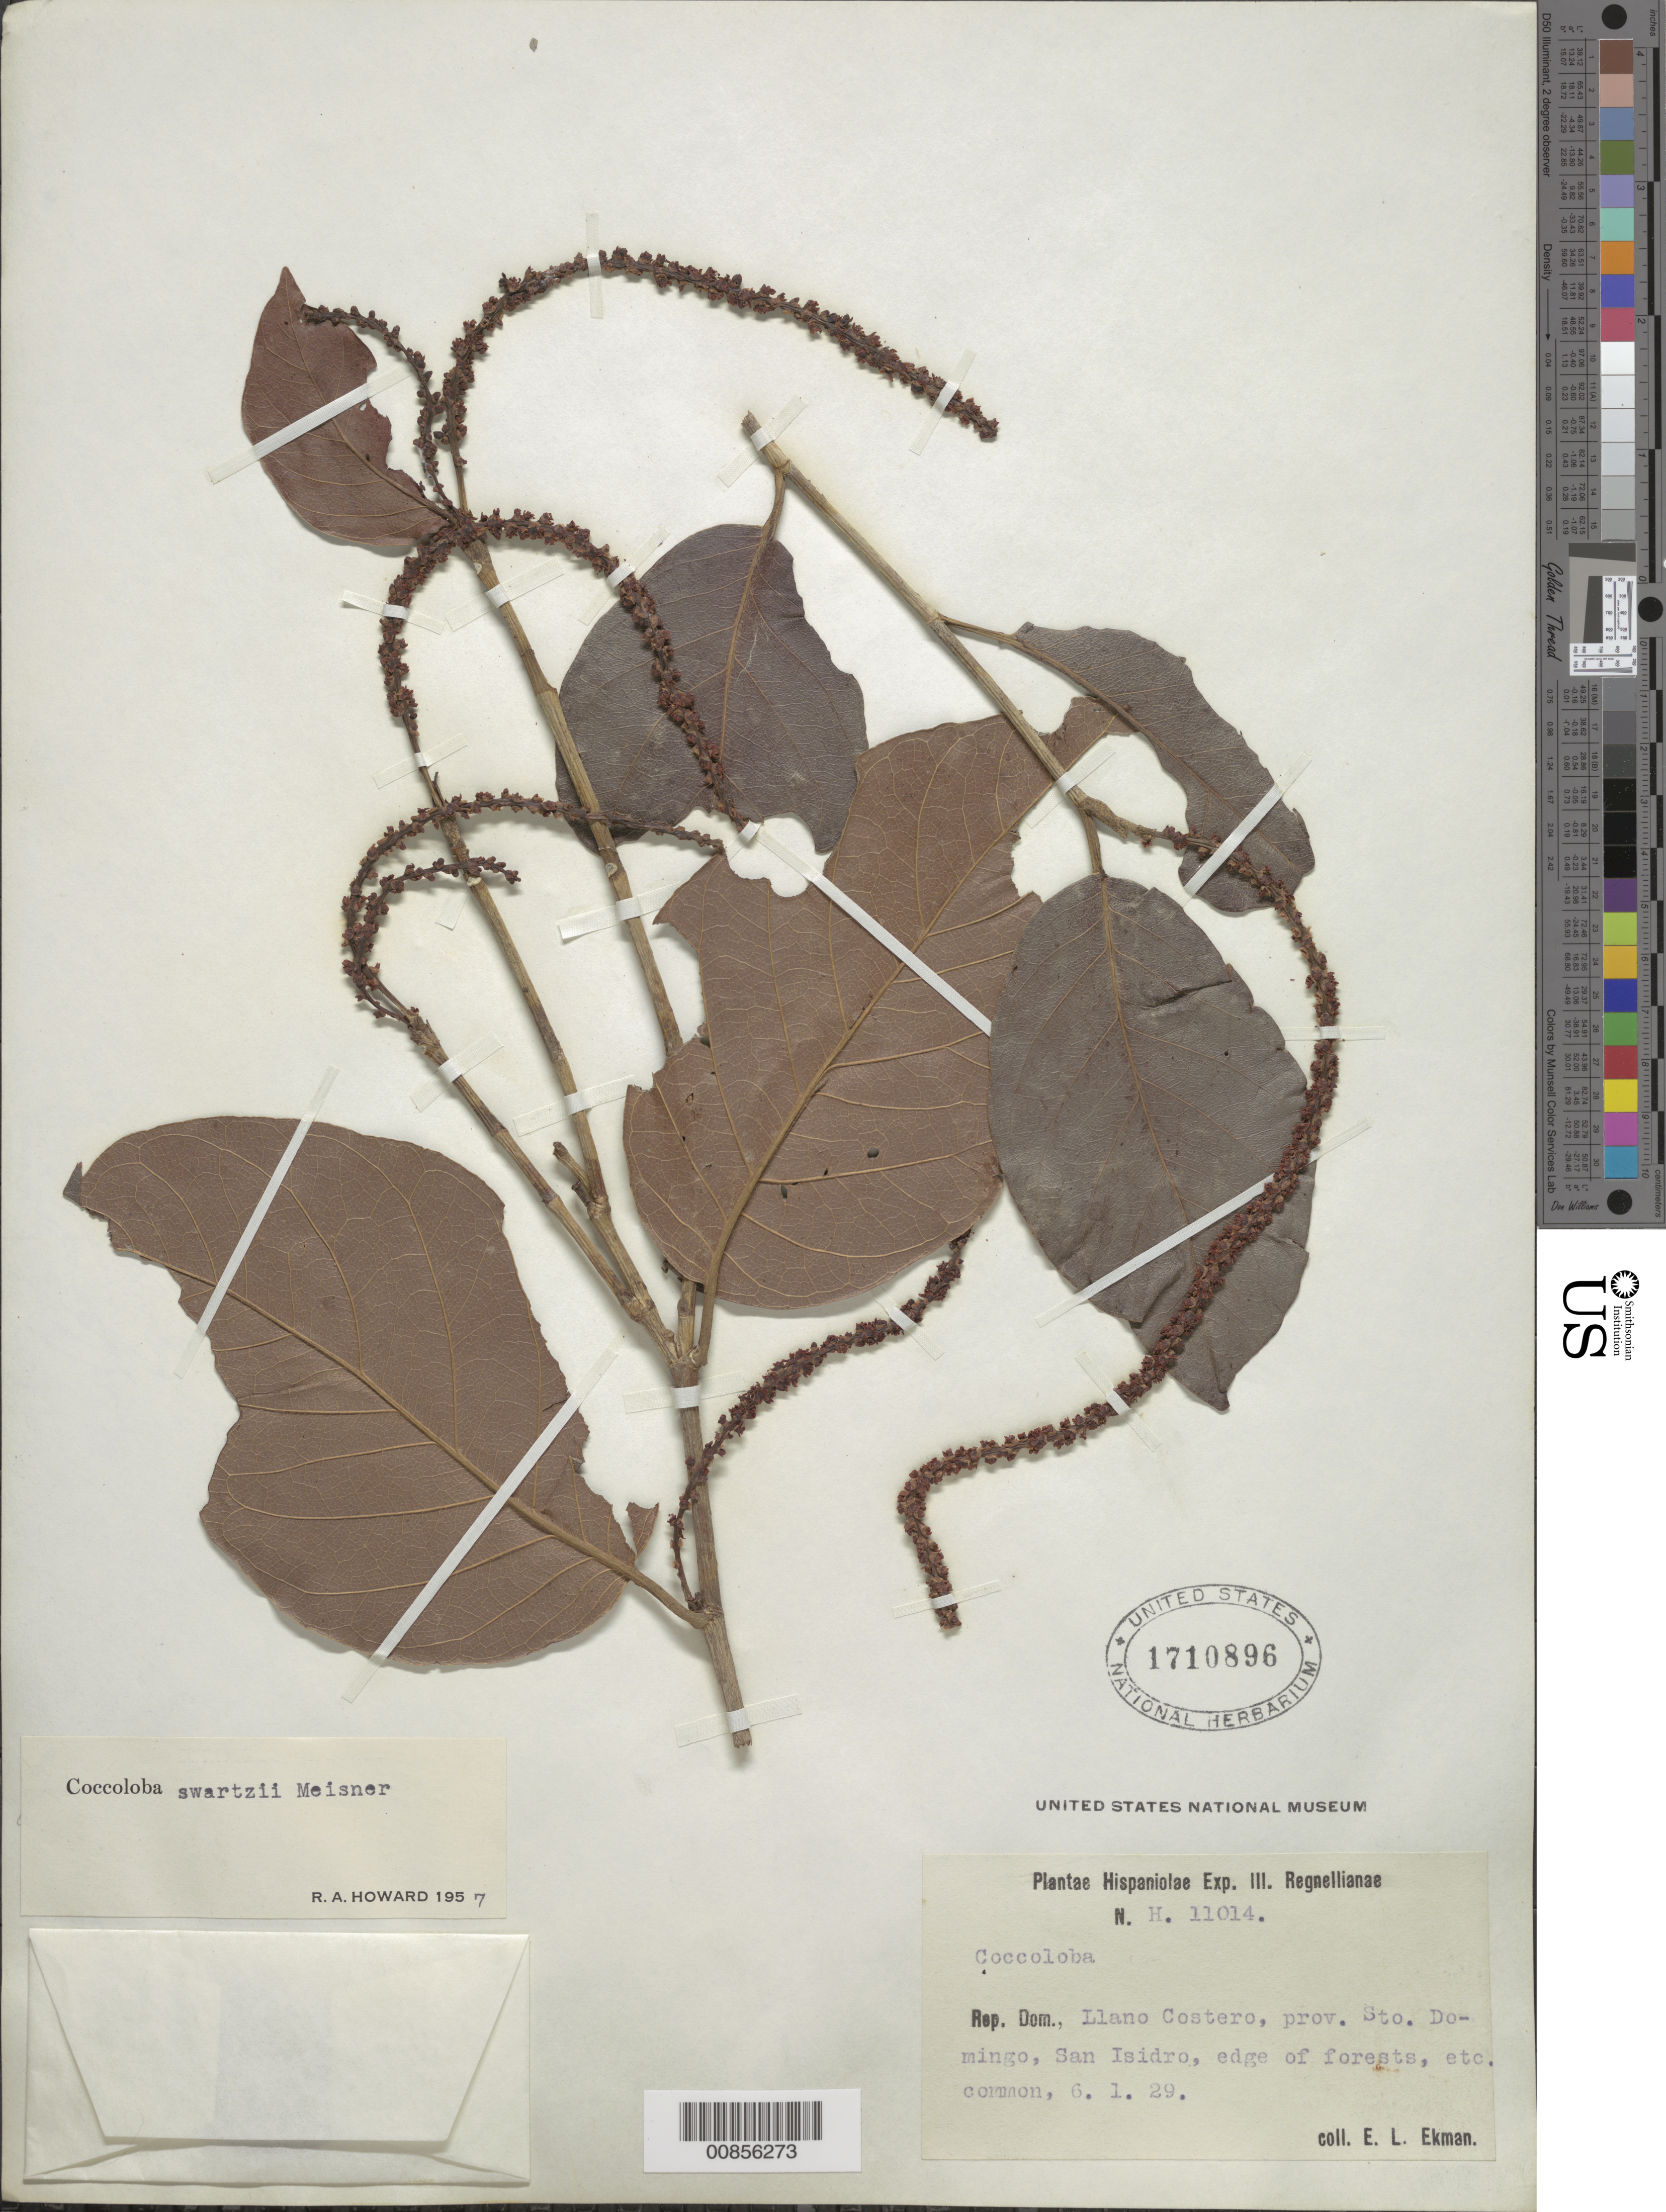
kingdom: Plantae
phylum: Tracheophyta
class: Magnoliopsida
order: Caryophyllales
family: Polygonaceae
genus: Coccoloba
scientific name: Coccoloba swartzii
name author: Meisn.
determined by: Howard, R. A.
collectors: E. L. Ekman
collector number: H 11014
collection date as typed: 06 Jan 1929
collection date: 1929-01-06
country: Dominican Republic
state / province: Distrito Nacional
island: Hispaniola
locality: Llano Costero, prov. Sto. Domingo (obsolete), San Isidro.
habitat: Edge of forest, etc.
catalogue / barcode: US 1710896